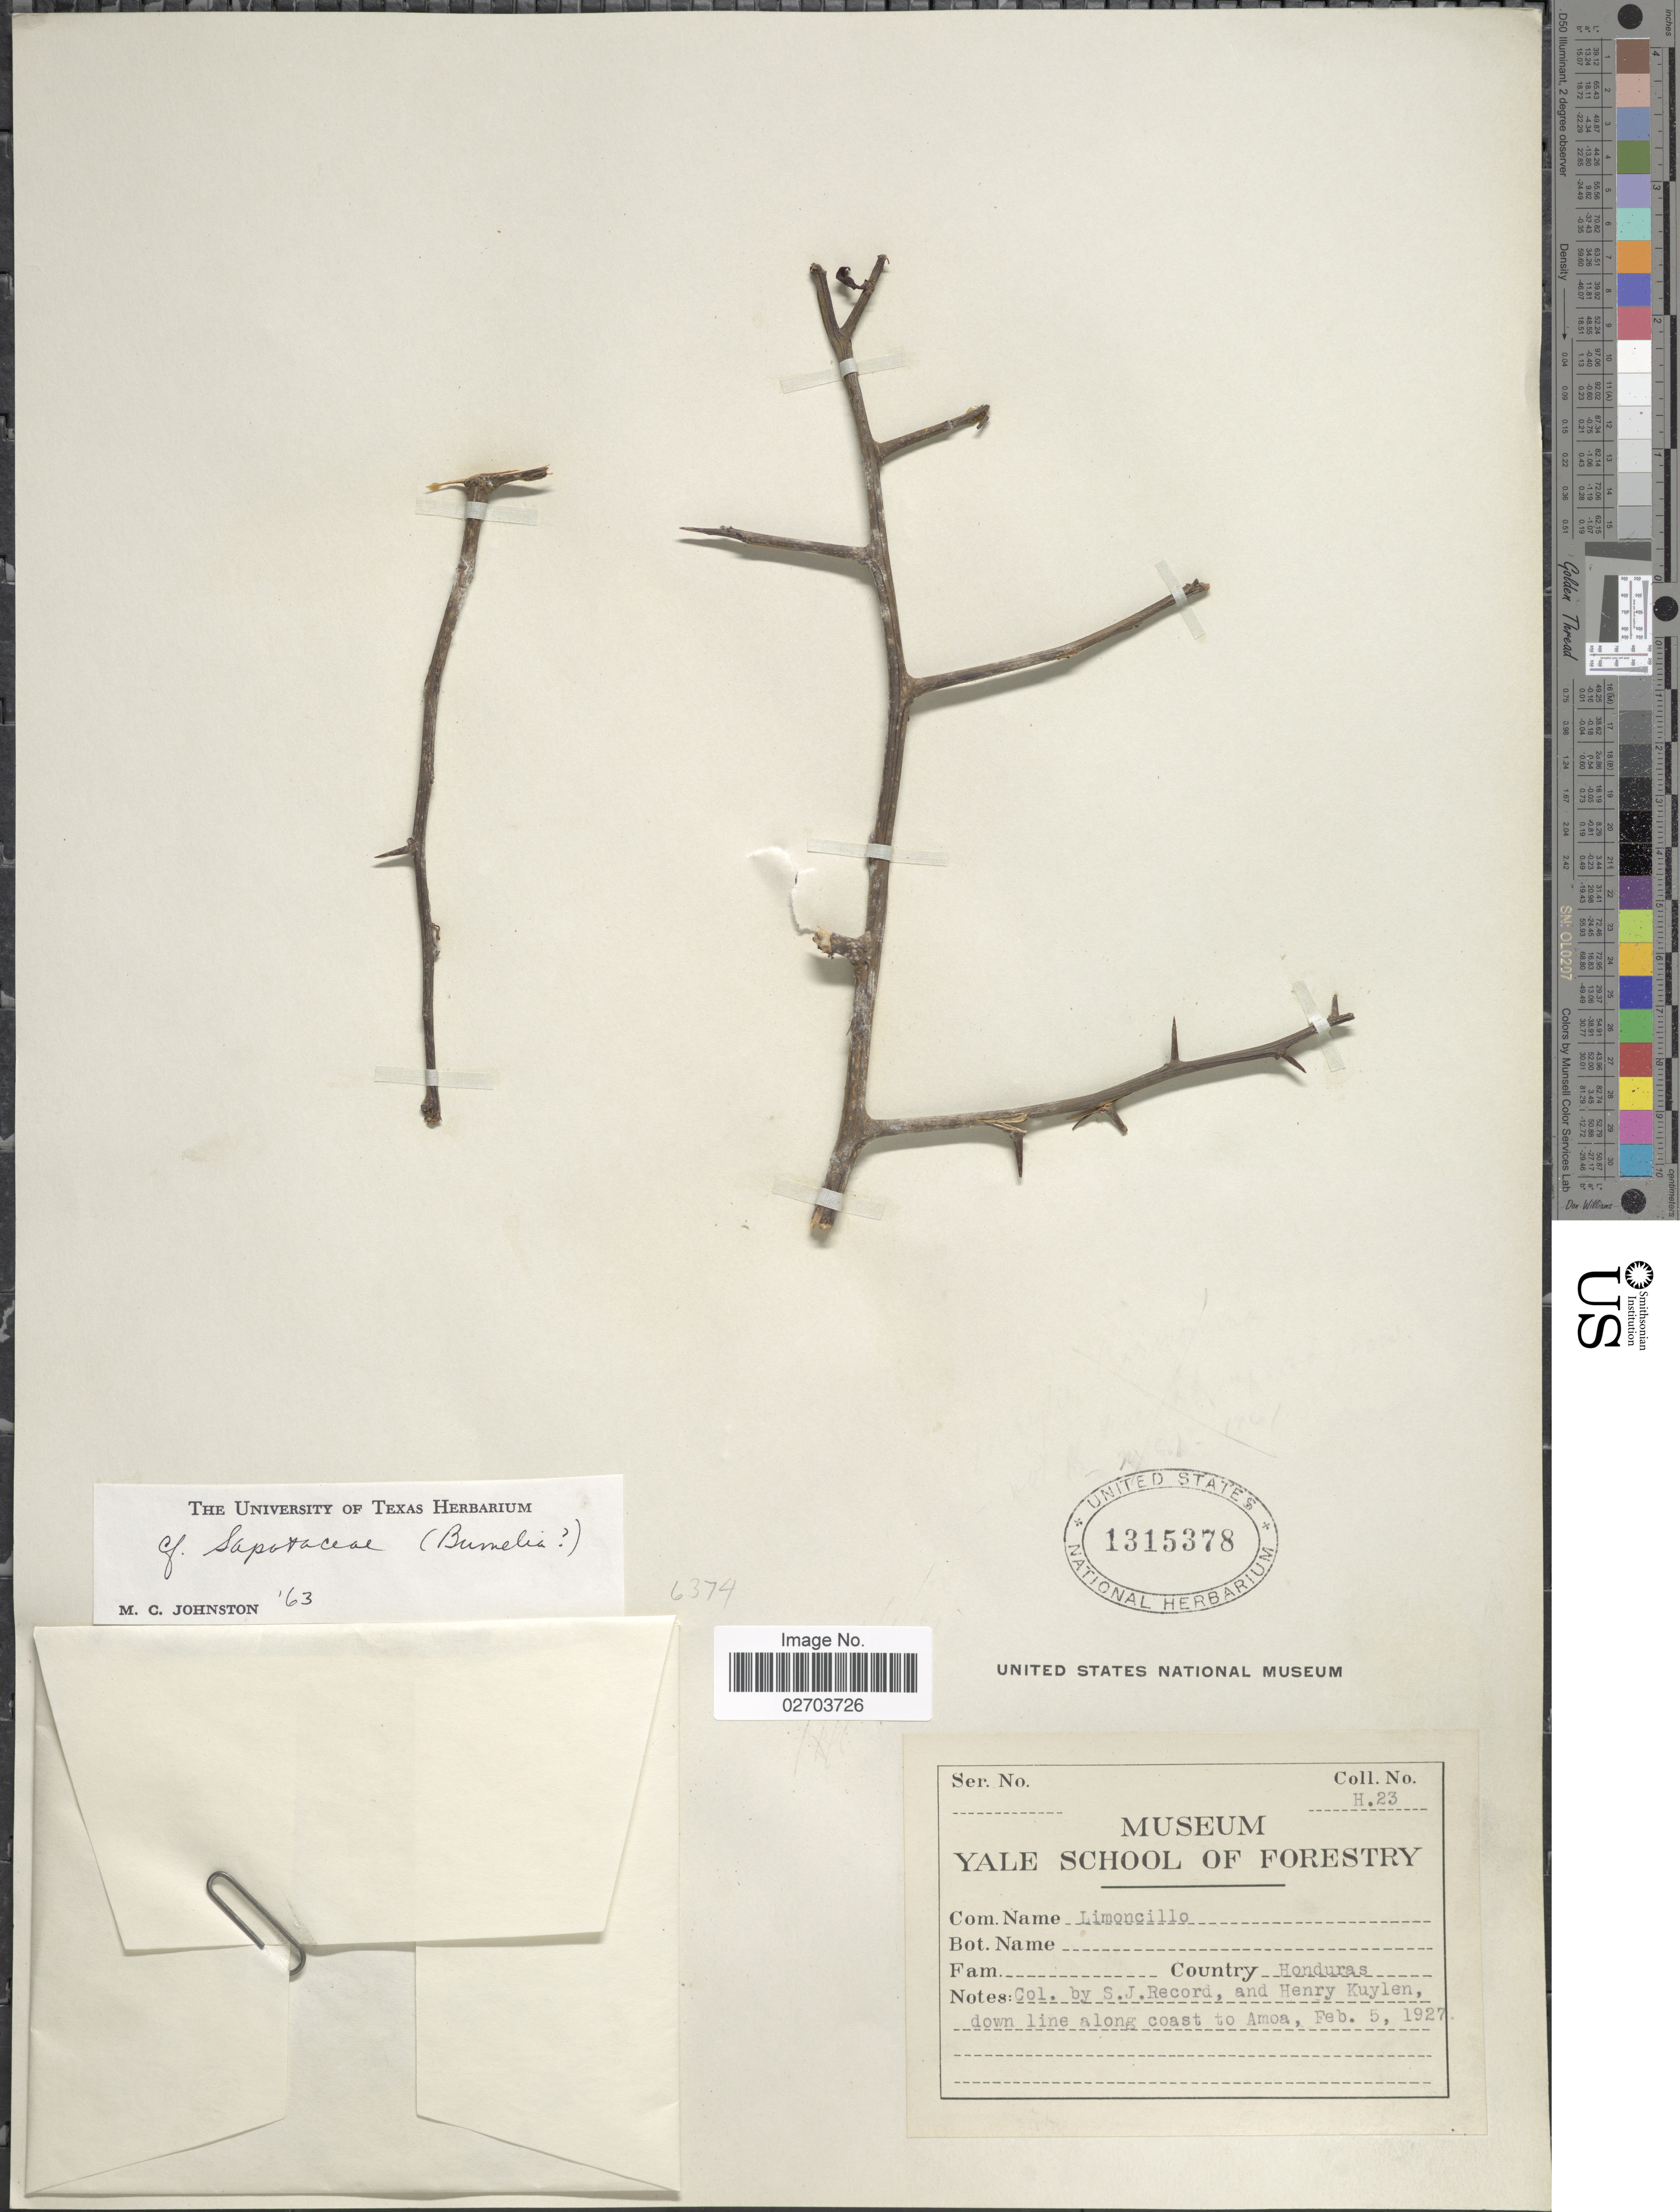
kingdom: Plantae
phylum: Tracheophyta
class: Magnoliopsida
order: Ericales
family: Sapotaceae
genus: Sideroxylon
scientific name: Sideroxylon sp.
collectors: S. J. Record & H. Kuylen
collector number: H 23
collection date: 1927-02-05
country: Honduras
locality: Down line along coast to Amoa.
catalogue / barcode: US 1315378